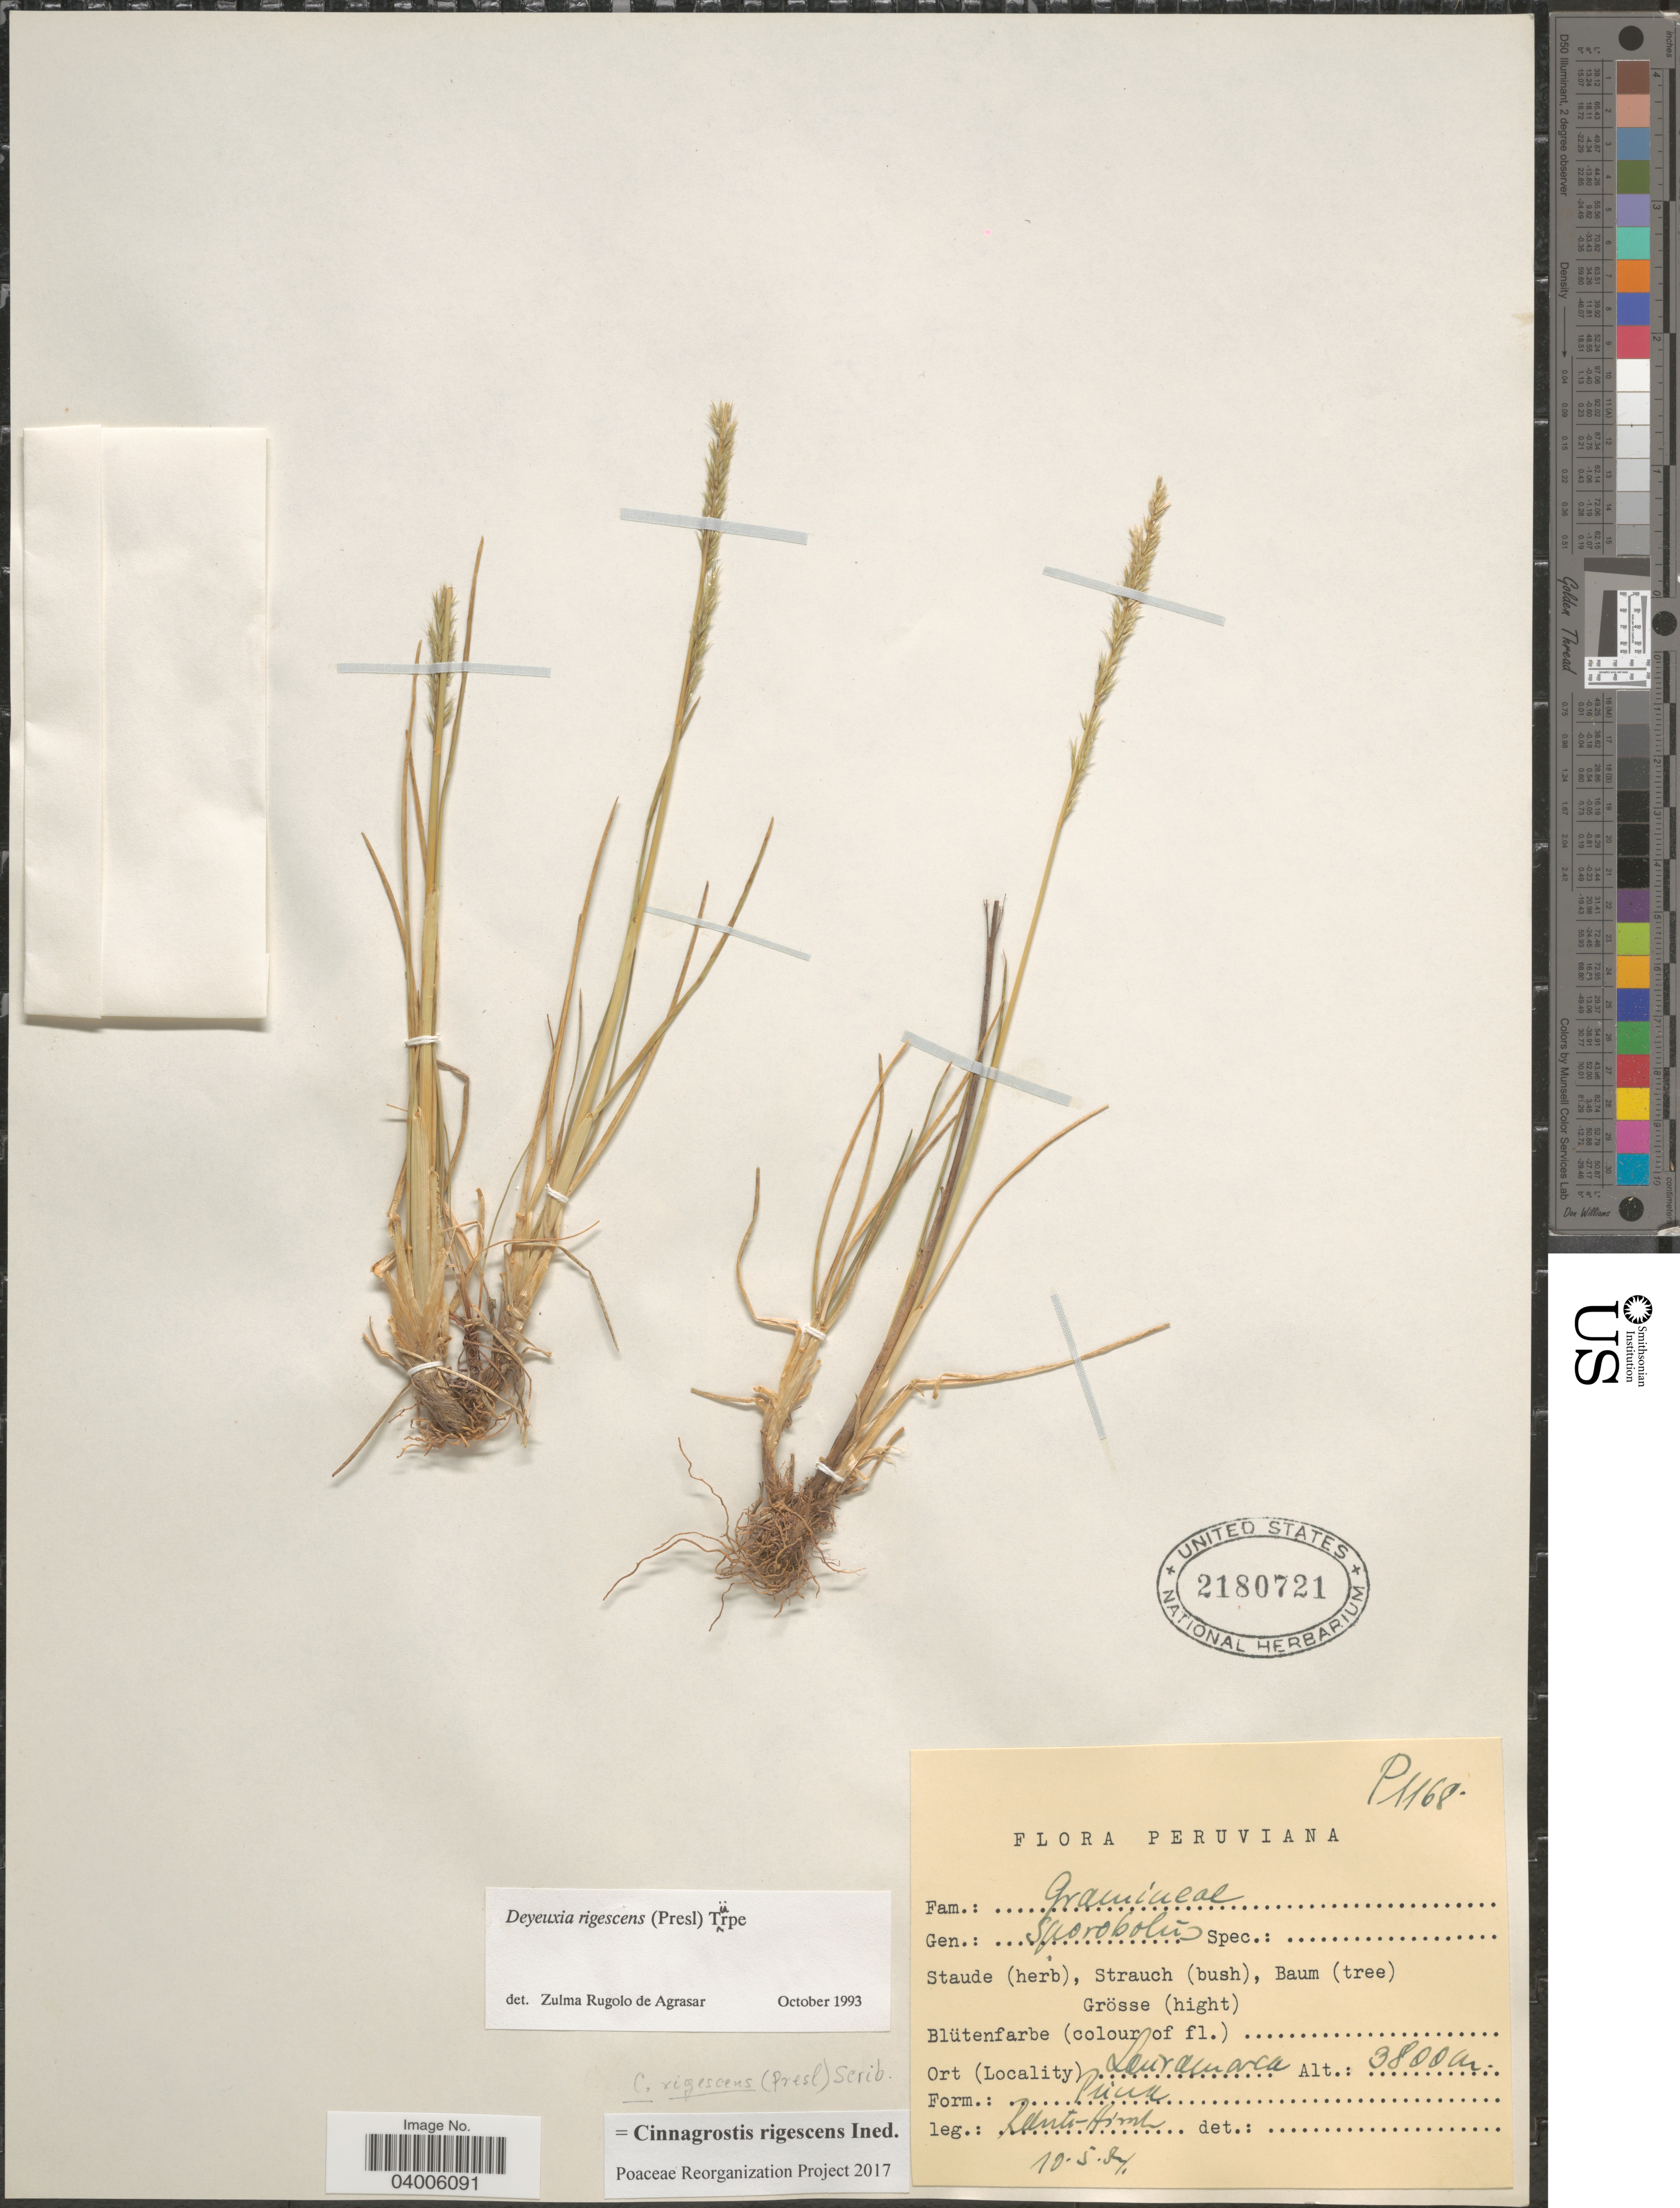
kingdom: Plantae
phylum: Tracheophyta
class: Liliopsida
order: Poales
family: Poaceae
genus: Cinnagrostis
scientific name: Cinnagrostis rigescens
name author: (J. Presl) P.M. Peterson et al.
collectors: W. Rauh & G. Hirsch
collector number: P1168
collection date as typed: Transcribed d/m/y: 10/5/54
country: Peru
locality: Lauramarca.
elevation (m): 3800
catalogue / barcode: US 2180721